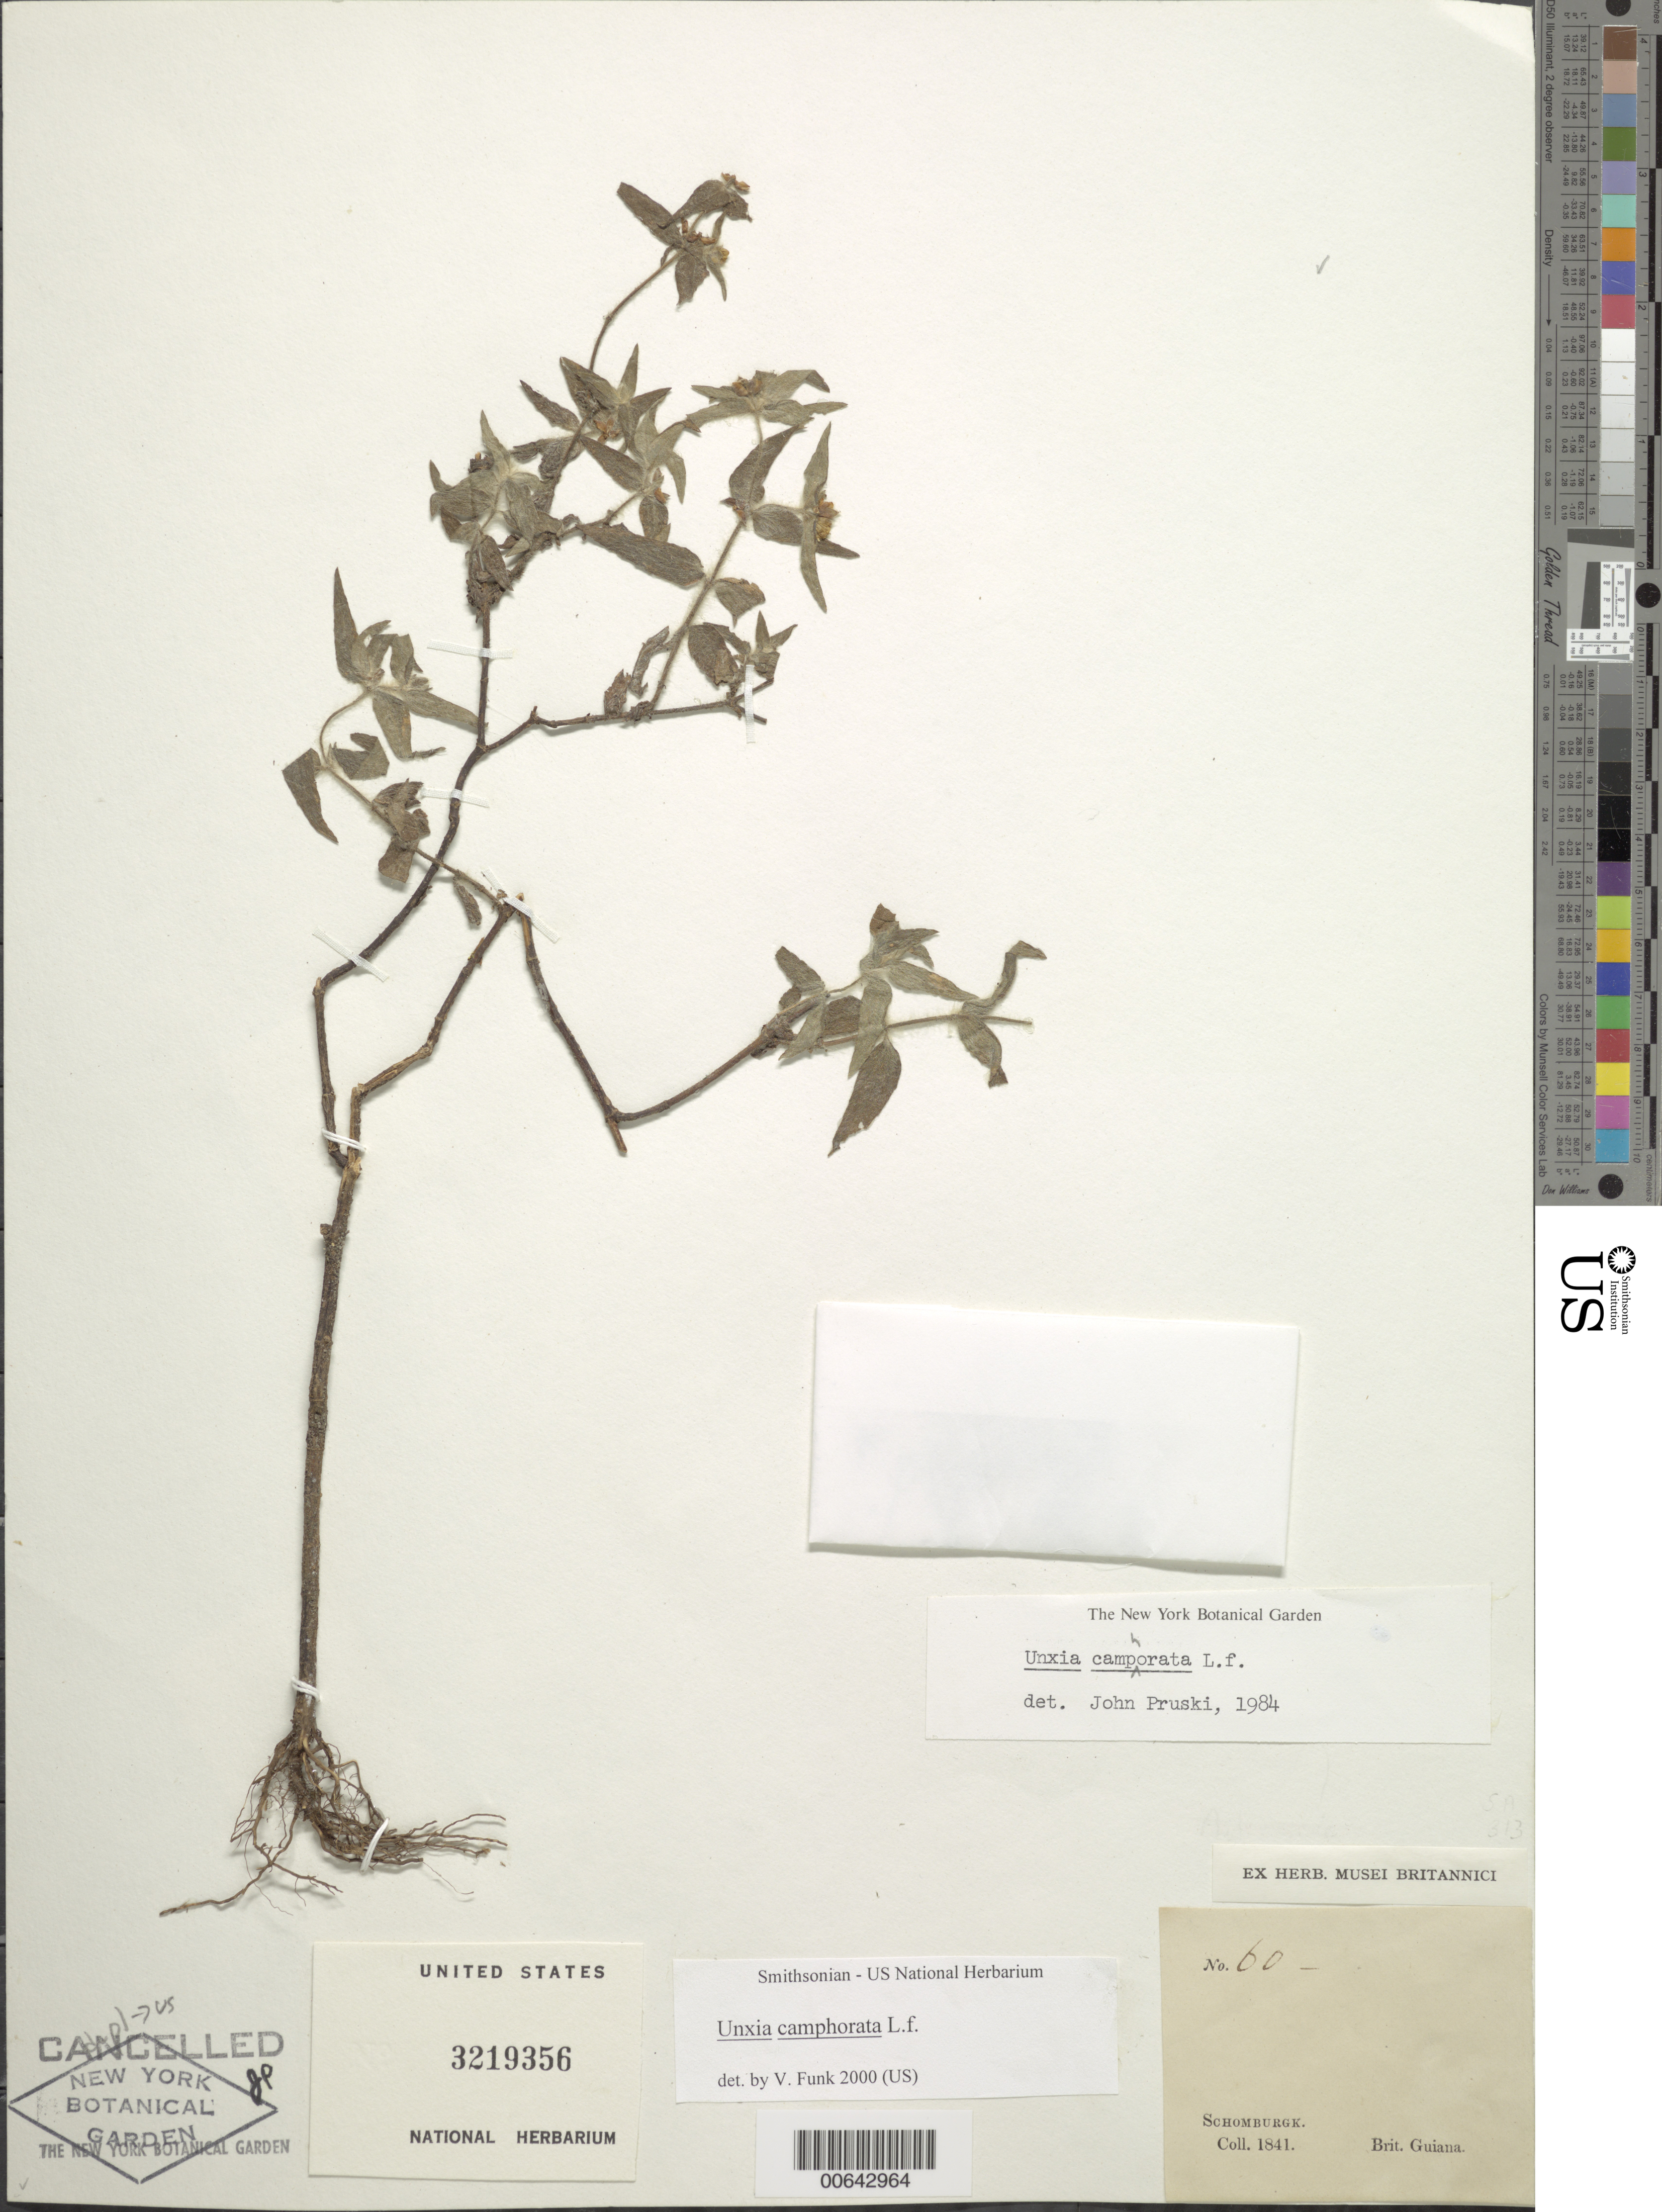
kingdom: Plantae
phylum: Tracheophyta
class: Magnoliopsida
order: Asterales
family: Asteraceae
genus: Pterocaulon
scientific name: Pterocaulon virgatum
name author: (L.) DC.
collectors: Schomburgk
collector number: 60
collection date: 1805-01-14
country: Guyana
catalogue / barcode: US 3219356